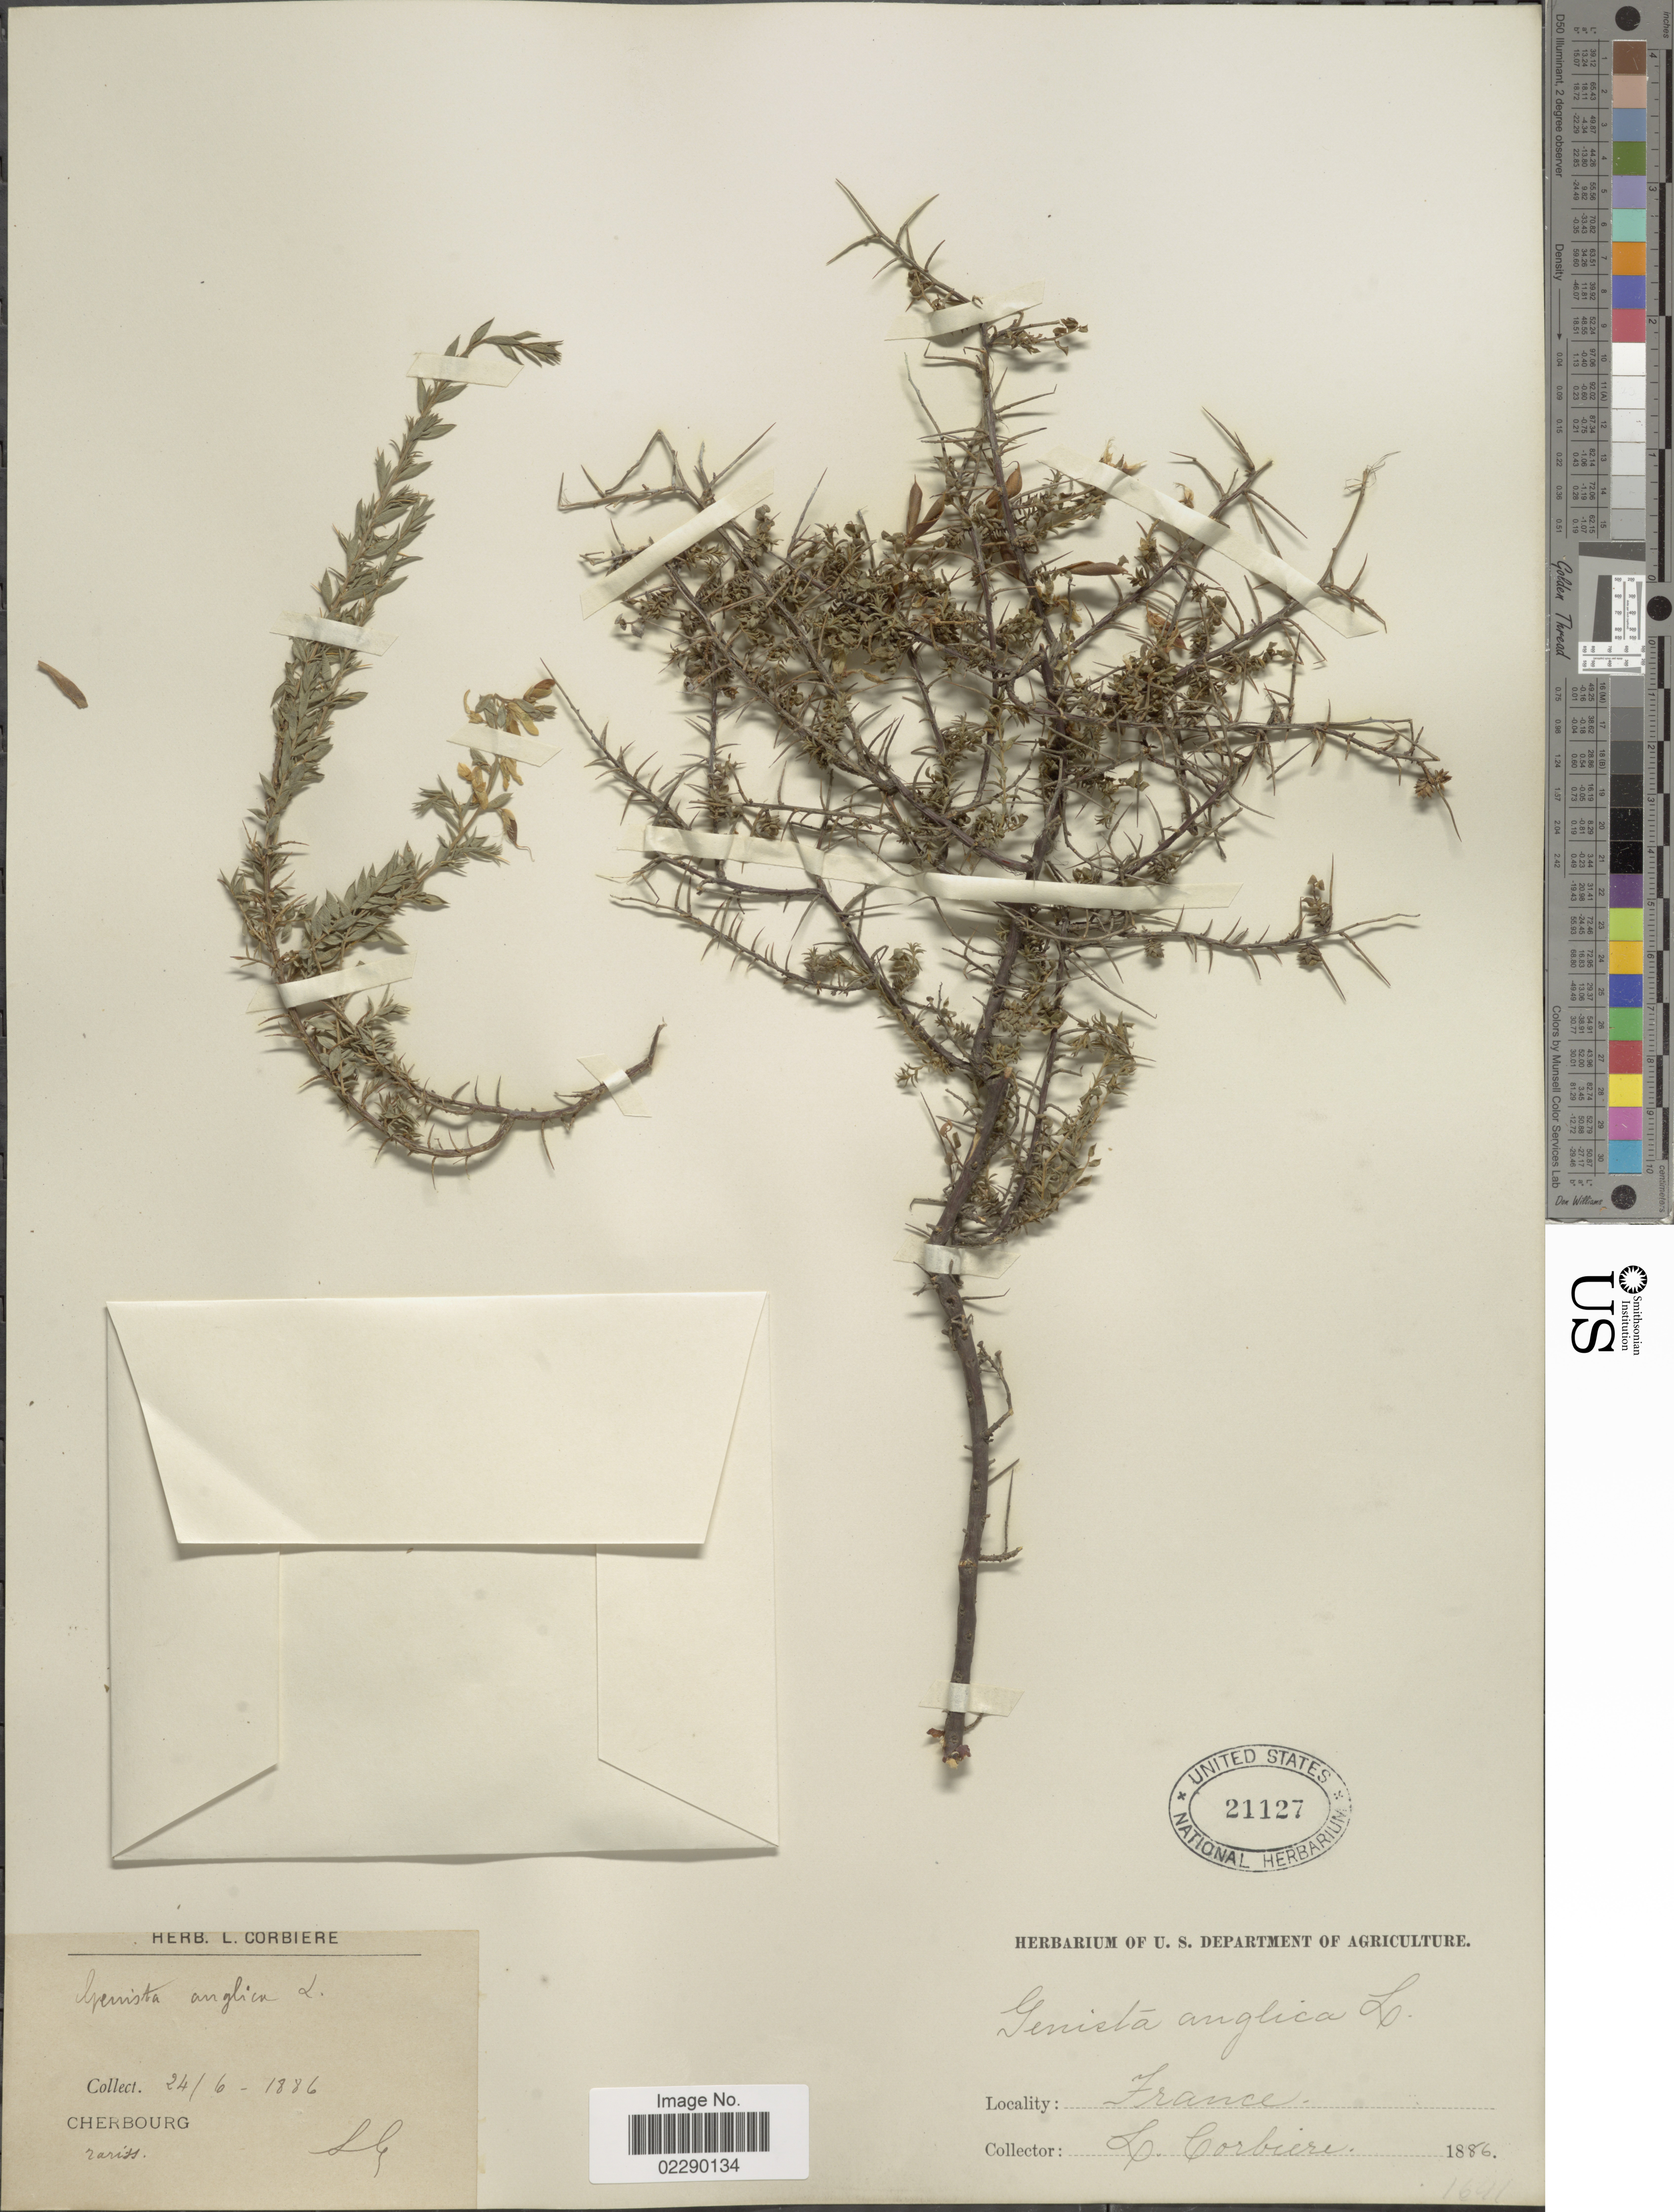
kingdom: Plantae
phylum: Tracheophyta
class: Magnoliopsida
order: Fabales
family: Fabaceae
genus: Genista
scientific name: Genista anglica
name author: L.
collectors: L. Corbière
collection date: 1886-06-24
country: France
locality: Cherbourg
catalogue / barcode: US 21127